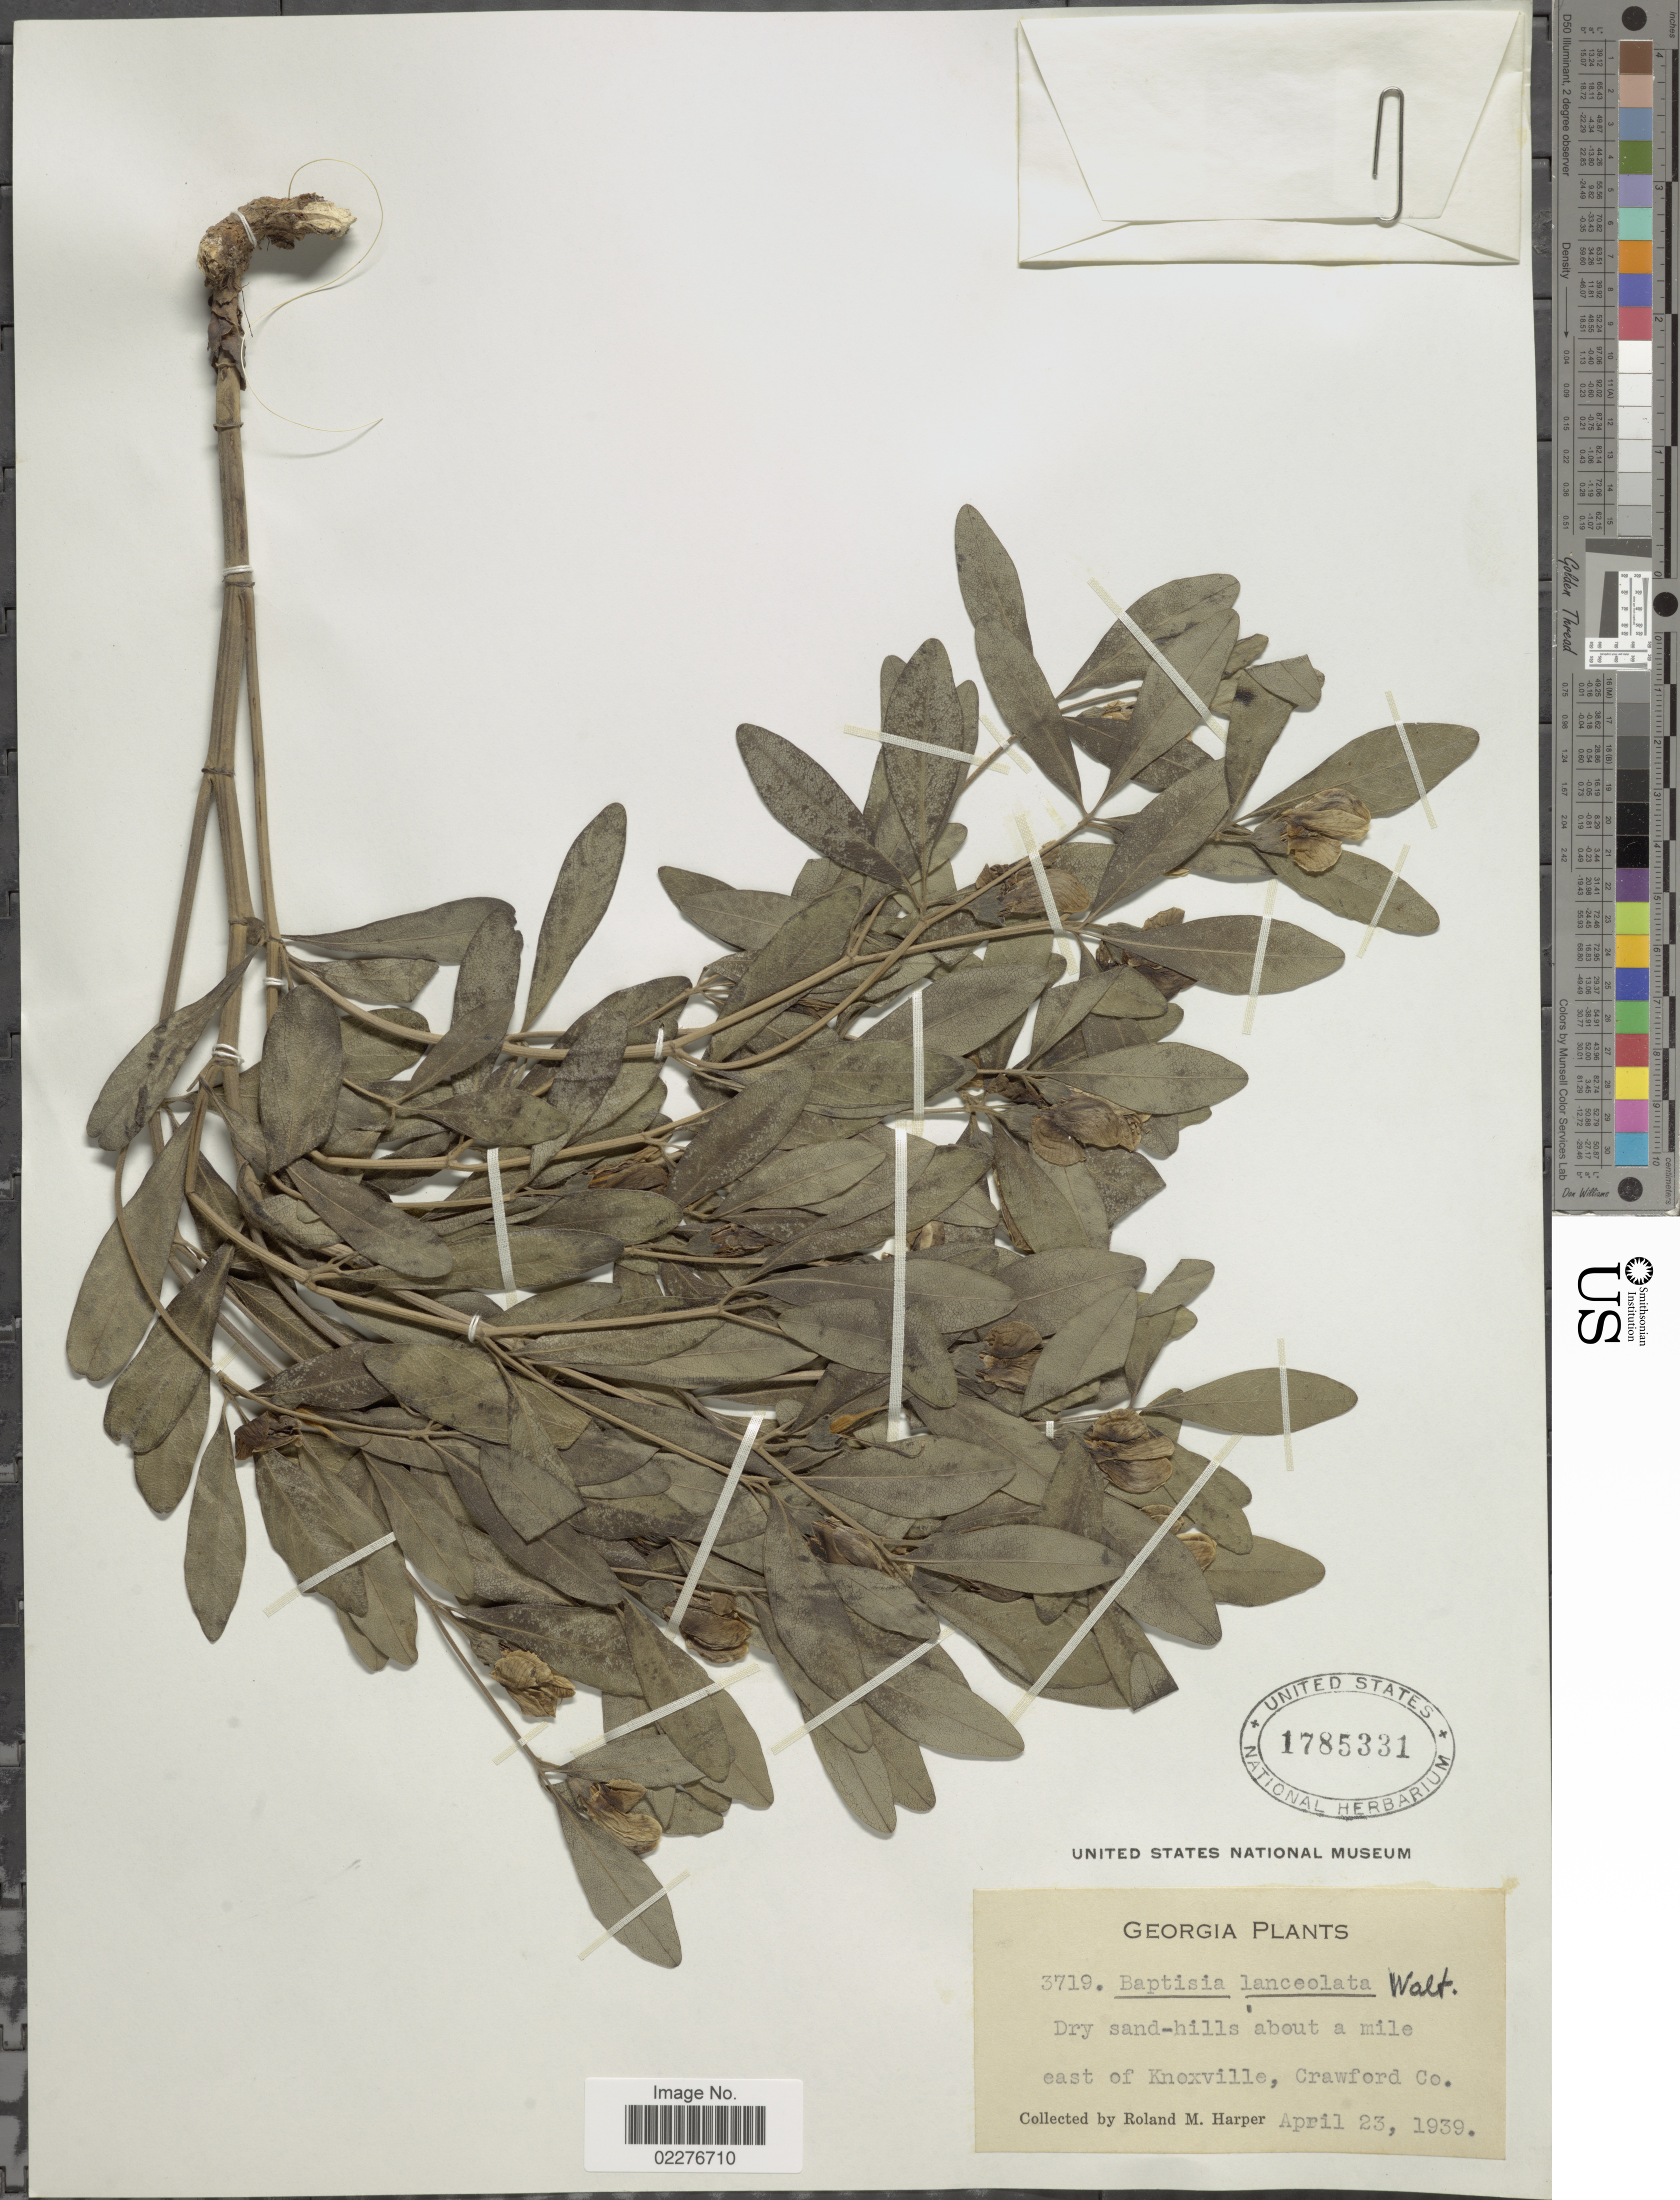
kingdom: Plantae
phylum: Tracheophyta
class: Magnoliopsida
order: Fabales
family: Fabaceae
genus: Baptisia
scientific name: Baptisia lanceolata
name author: (Walter) Elliott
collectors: R. M. Harper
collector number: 3719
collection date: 1939-04-23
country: United States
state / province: Georgia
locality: Dry sand-hills about a mile east of Knoxville, Crawford Co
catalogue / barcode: US 1785331